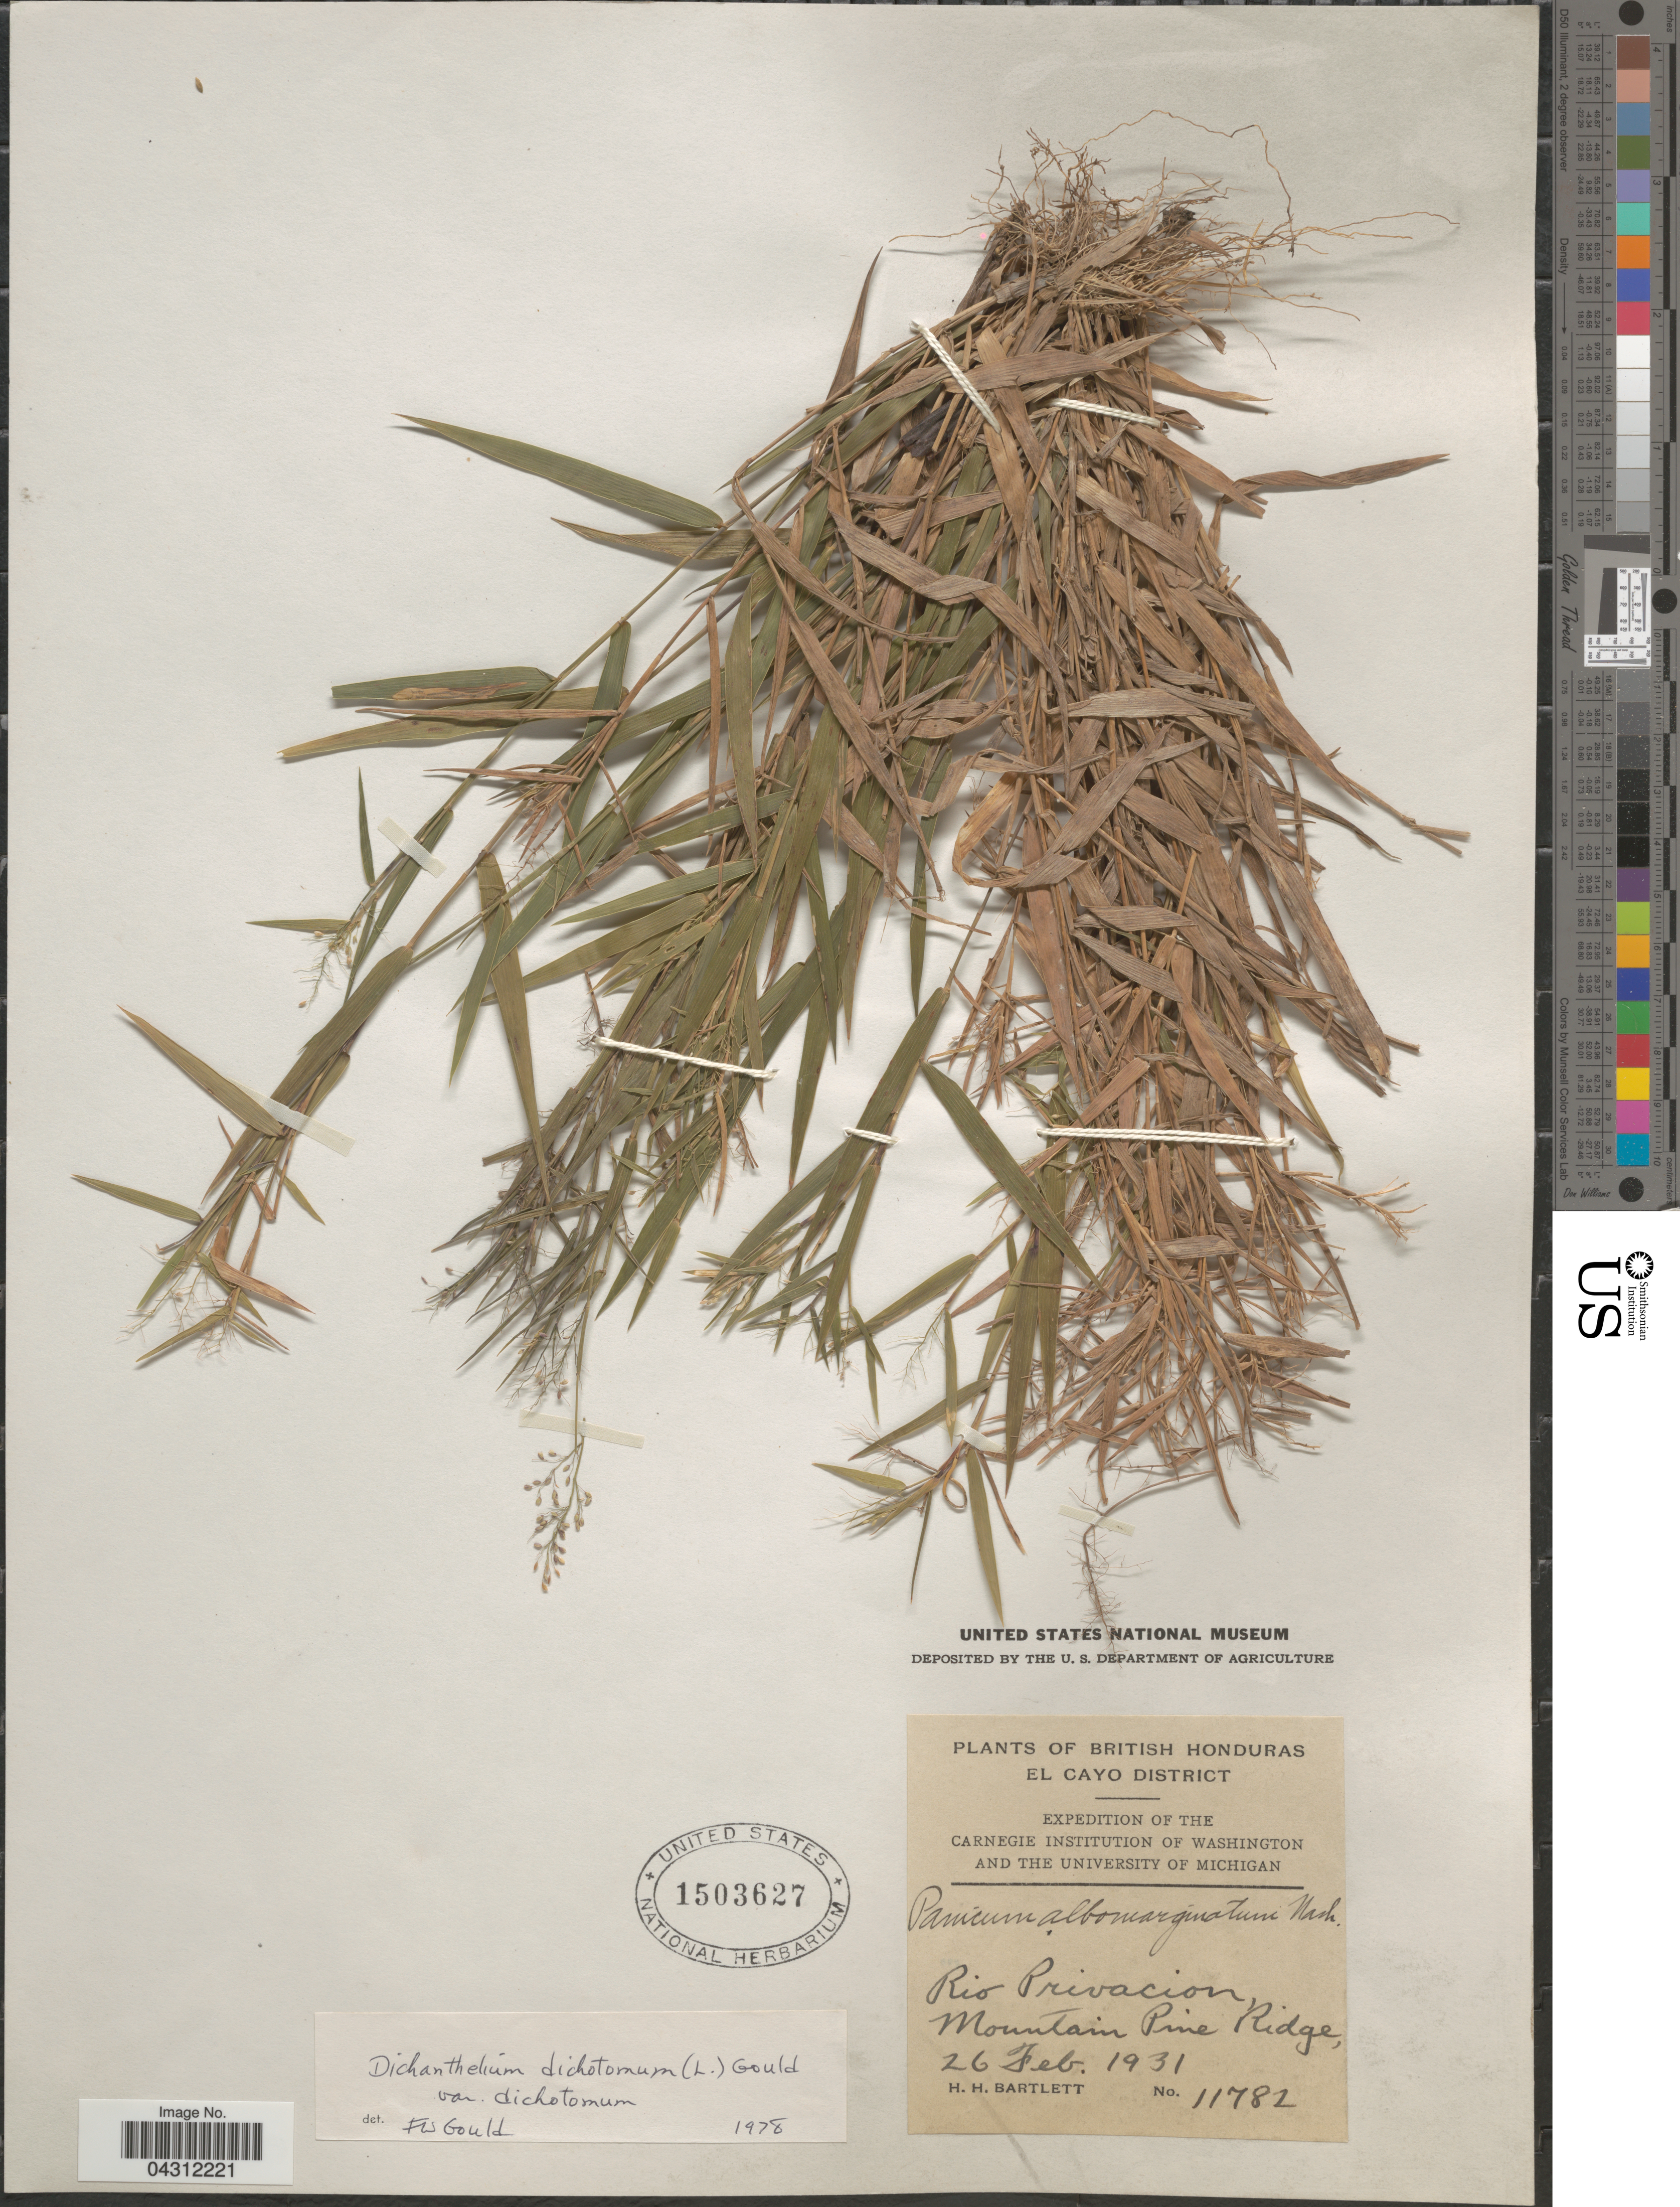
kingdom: Plantae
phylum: Tracheophyta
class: Liliopsida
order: Poales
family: Poaceae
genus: Dichanthelium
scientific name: Dichanthelium dichotomum var. dichotomum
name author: (L.) Gould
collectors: H. H. Bartlett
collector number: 11782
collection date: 1931-02-26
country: Belize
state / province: Cayo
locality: British Honduras. El Cayo District. Expedition of the Carnegie Institution of Washington and the University of Michigan. Rio Privacion, Mountain Pine Ridge.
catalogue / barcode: US 1503627